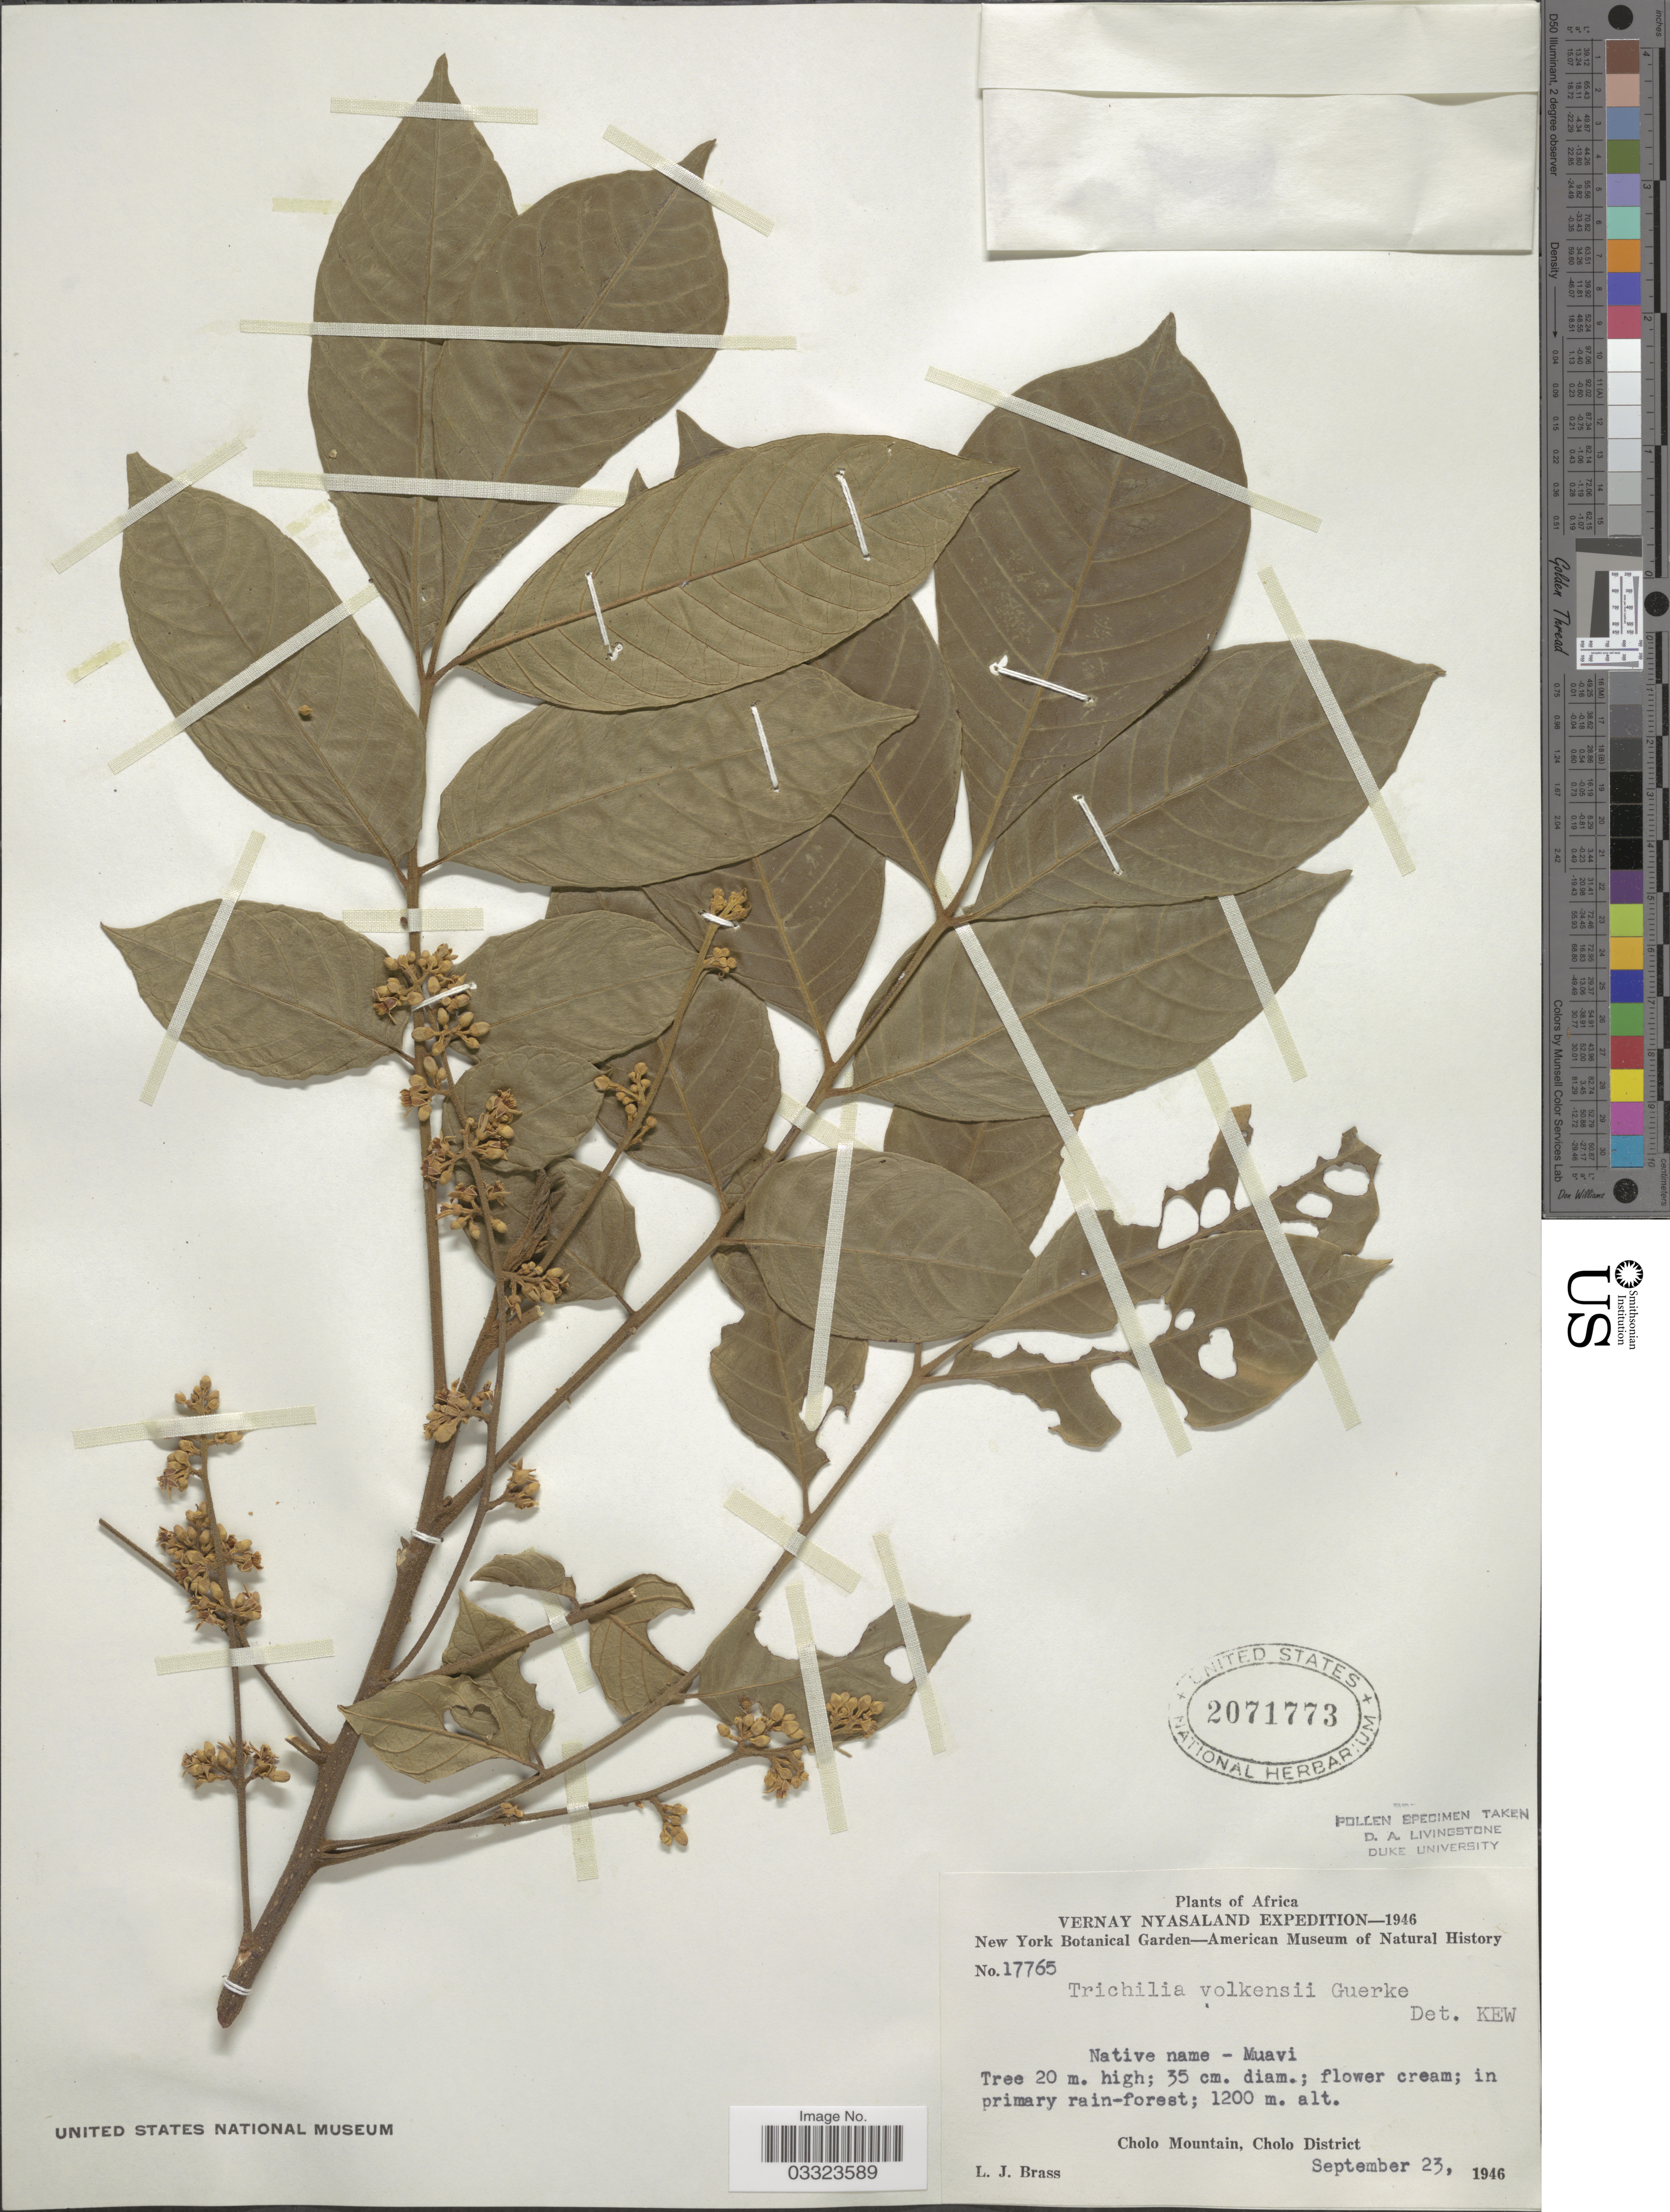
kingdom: Plantae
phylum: Tracheophyta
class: Magnoliopsida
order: Sapindales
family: Meliaceae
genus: Lepidotrichilia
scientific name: Lepidotrichilia volkensii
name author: (Gürke) J.-F. Leroy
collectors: L. J. Brass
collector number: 17765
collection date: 1946-09-23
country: Malawi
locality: Vernay Nyasaland. Cholo Mountain, Cholo District.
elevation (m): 1200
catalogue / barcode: US 2071773